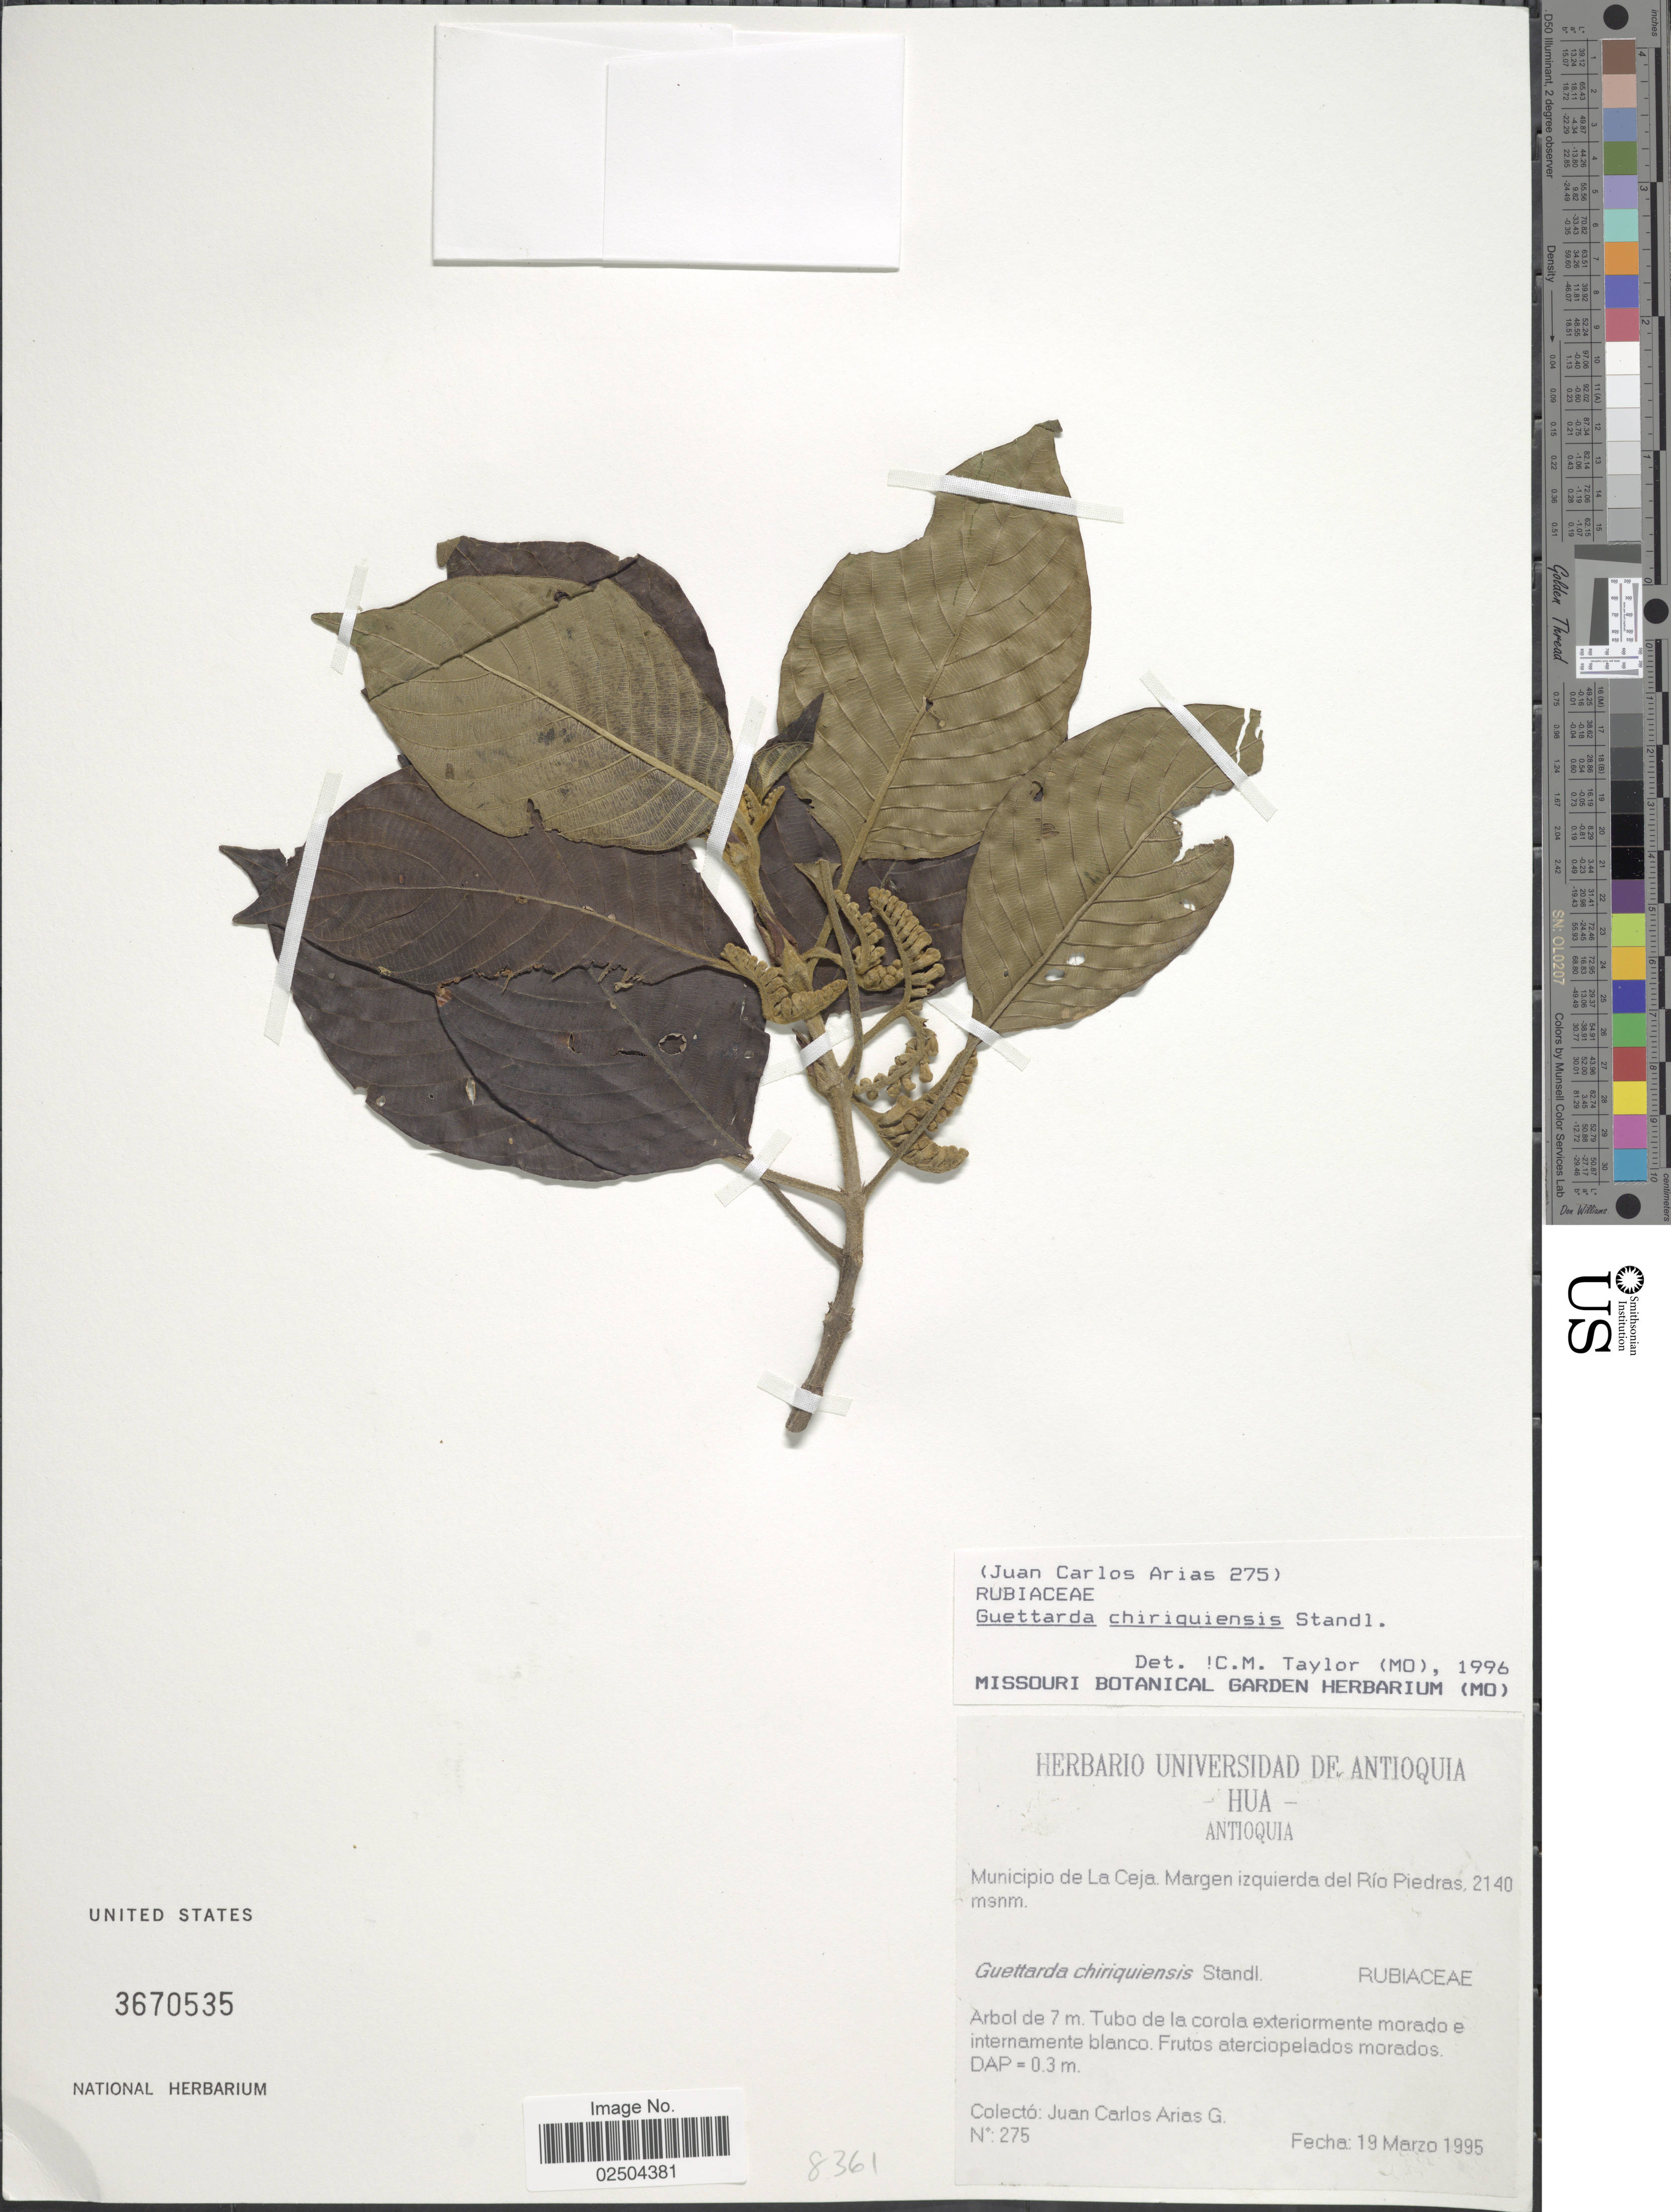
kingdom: Plantae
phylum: Tracheophyta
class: Magnoliopsida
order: Gentianales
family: Rubiaceae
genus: Guettarda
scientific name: Guettarda chiriquiensis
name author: Standl.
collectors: J. Arias G.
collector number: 275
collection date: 1995-03-19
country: Colombia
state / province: Antioquia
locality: Hua, Antioquia, Municipio d La Ceja Margen izquierda del Rio Piedras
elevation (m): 2140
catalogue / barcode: US 3670535